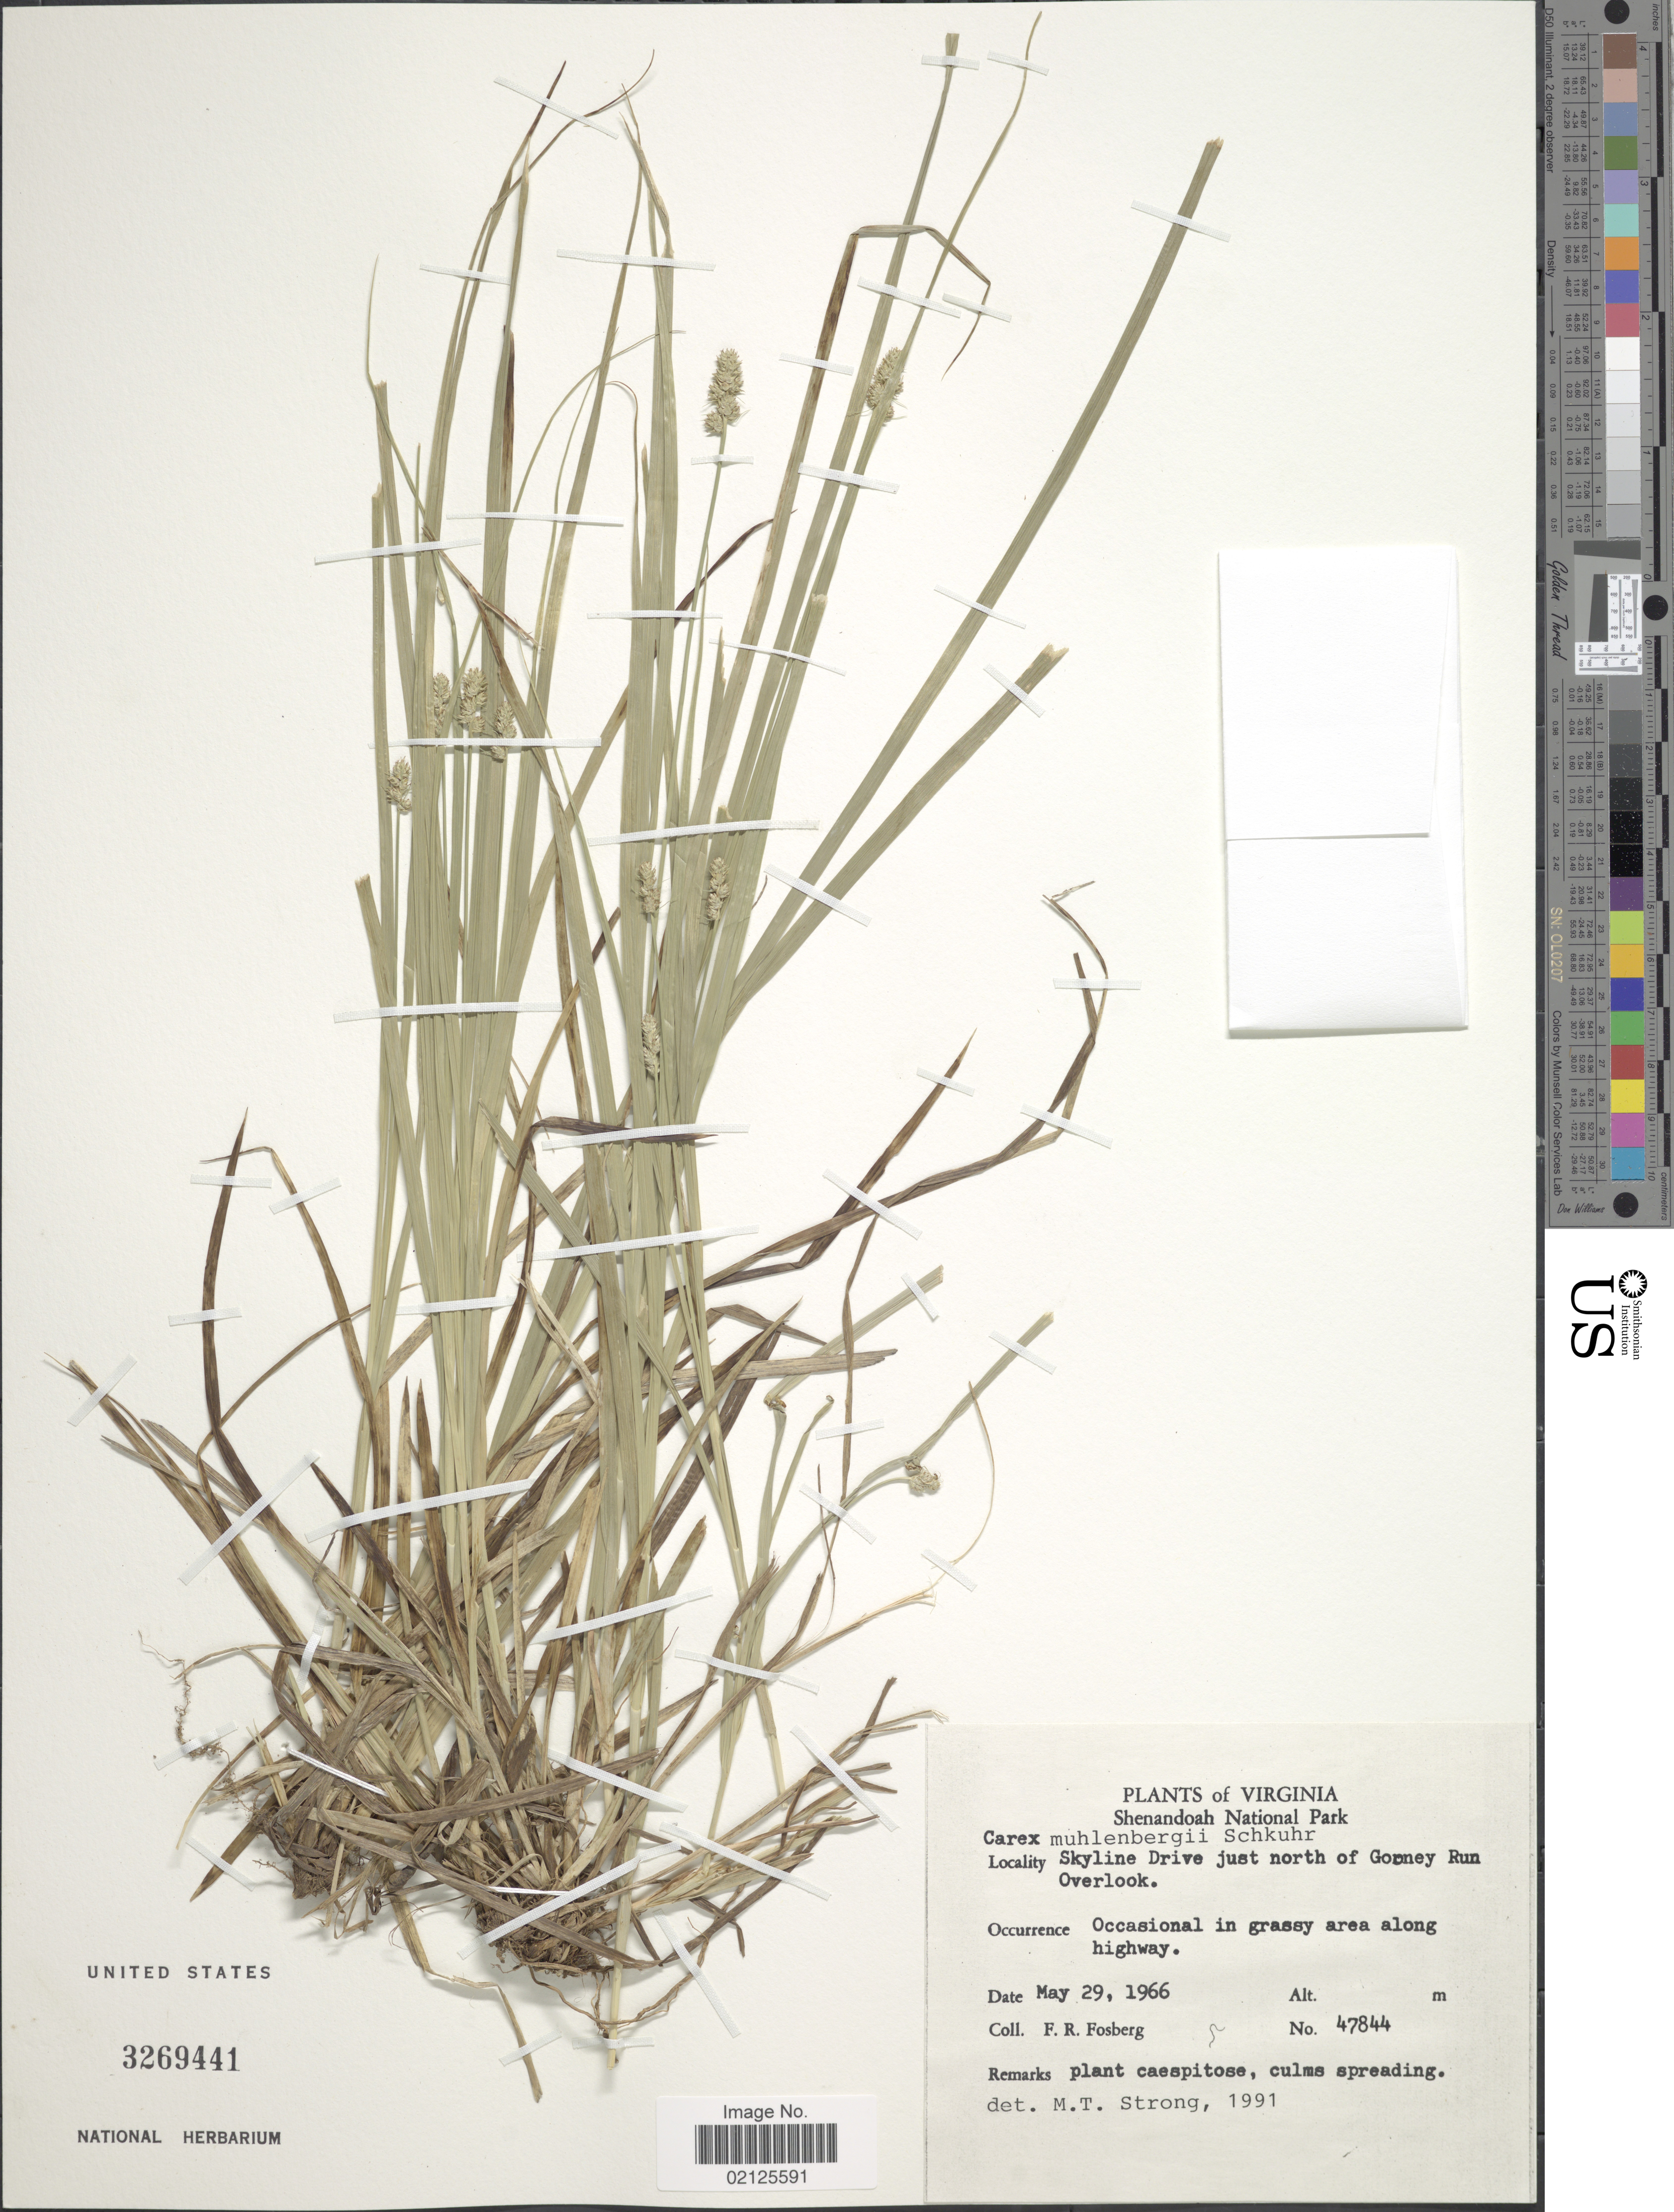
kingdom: Plantae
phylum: Tracheophyta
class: Liliopsida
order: Poales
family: Cyperaceae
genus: Carex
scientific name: Carex muehlenbergii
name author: Willd.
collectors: F. R. Fosberg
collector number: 47844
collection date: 1966-05-29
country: United States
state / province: Virginia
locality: Shenandoah National Park, Skyline Drive just north of Gooney Run Overlook, Occasional in grassy area along highway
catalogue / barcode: US 3269441